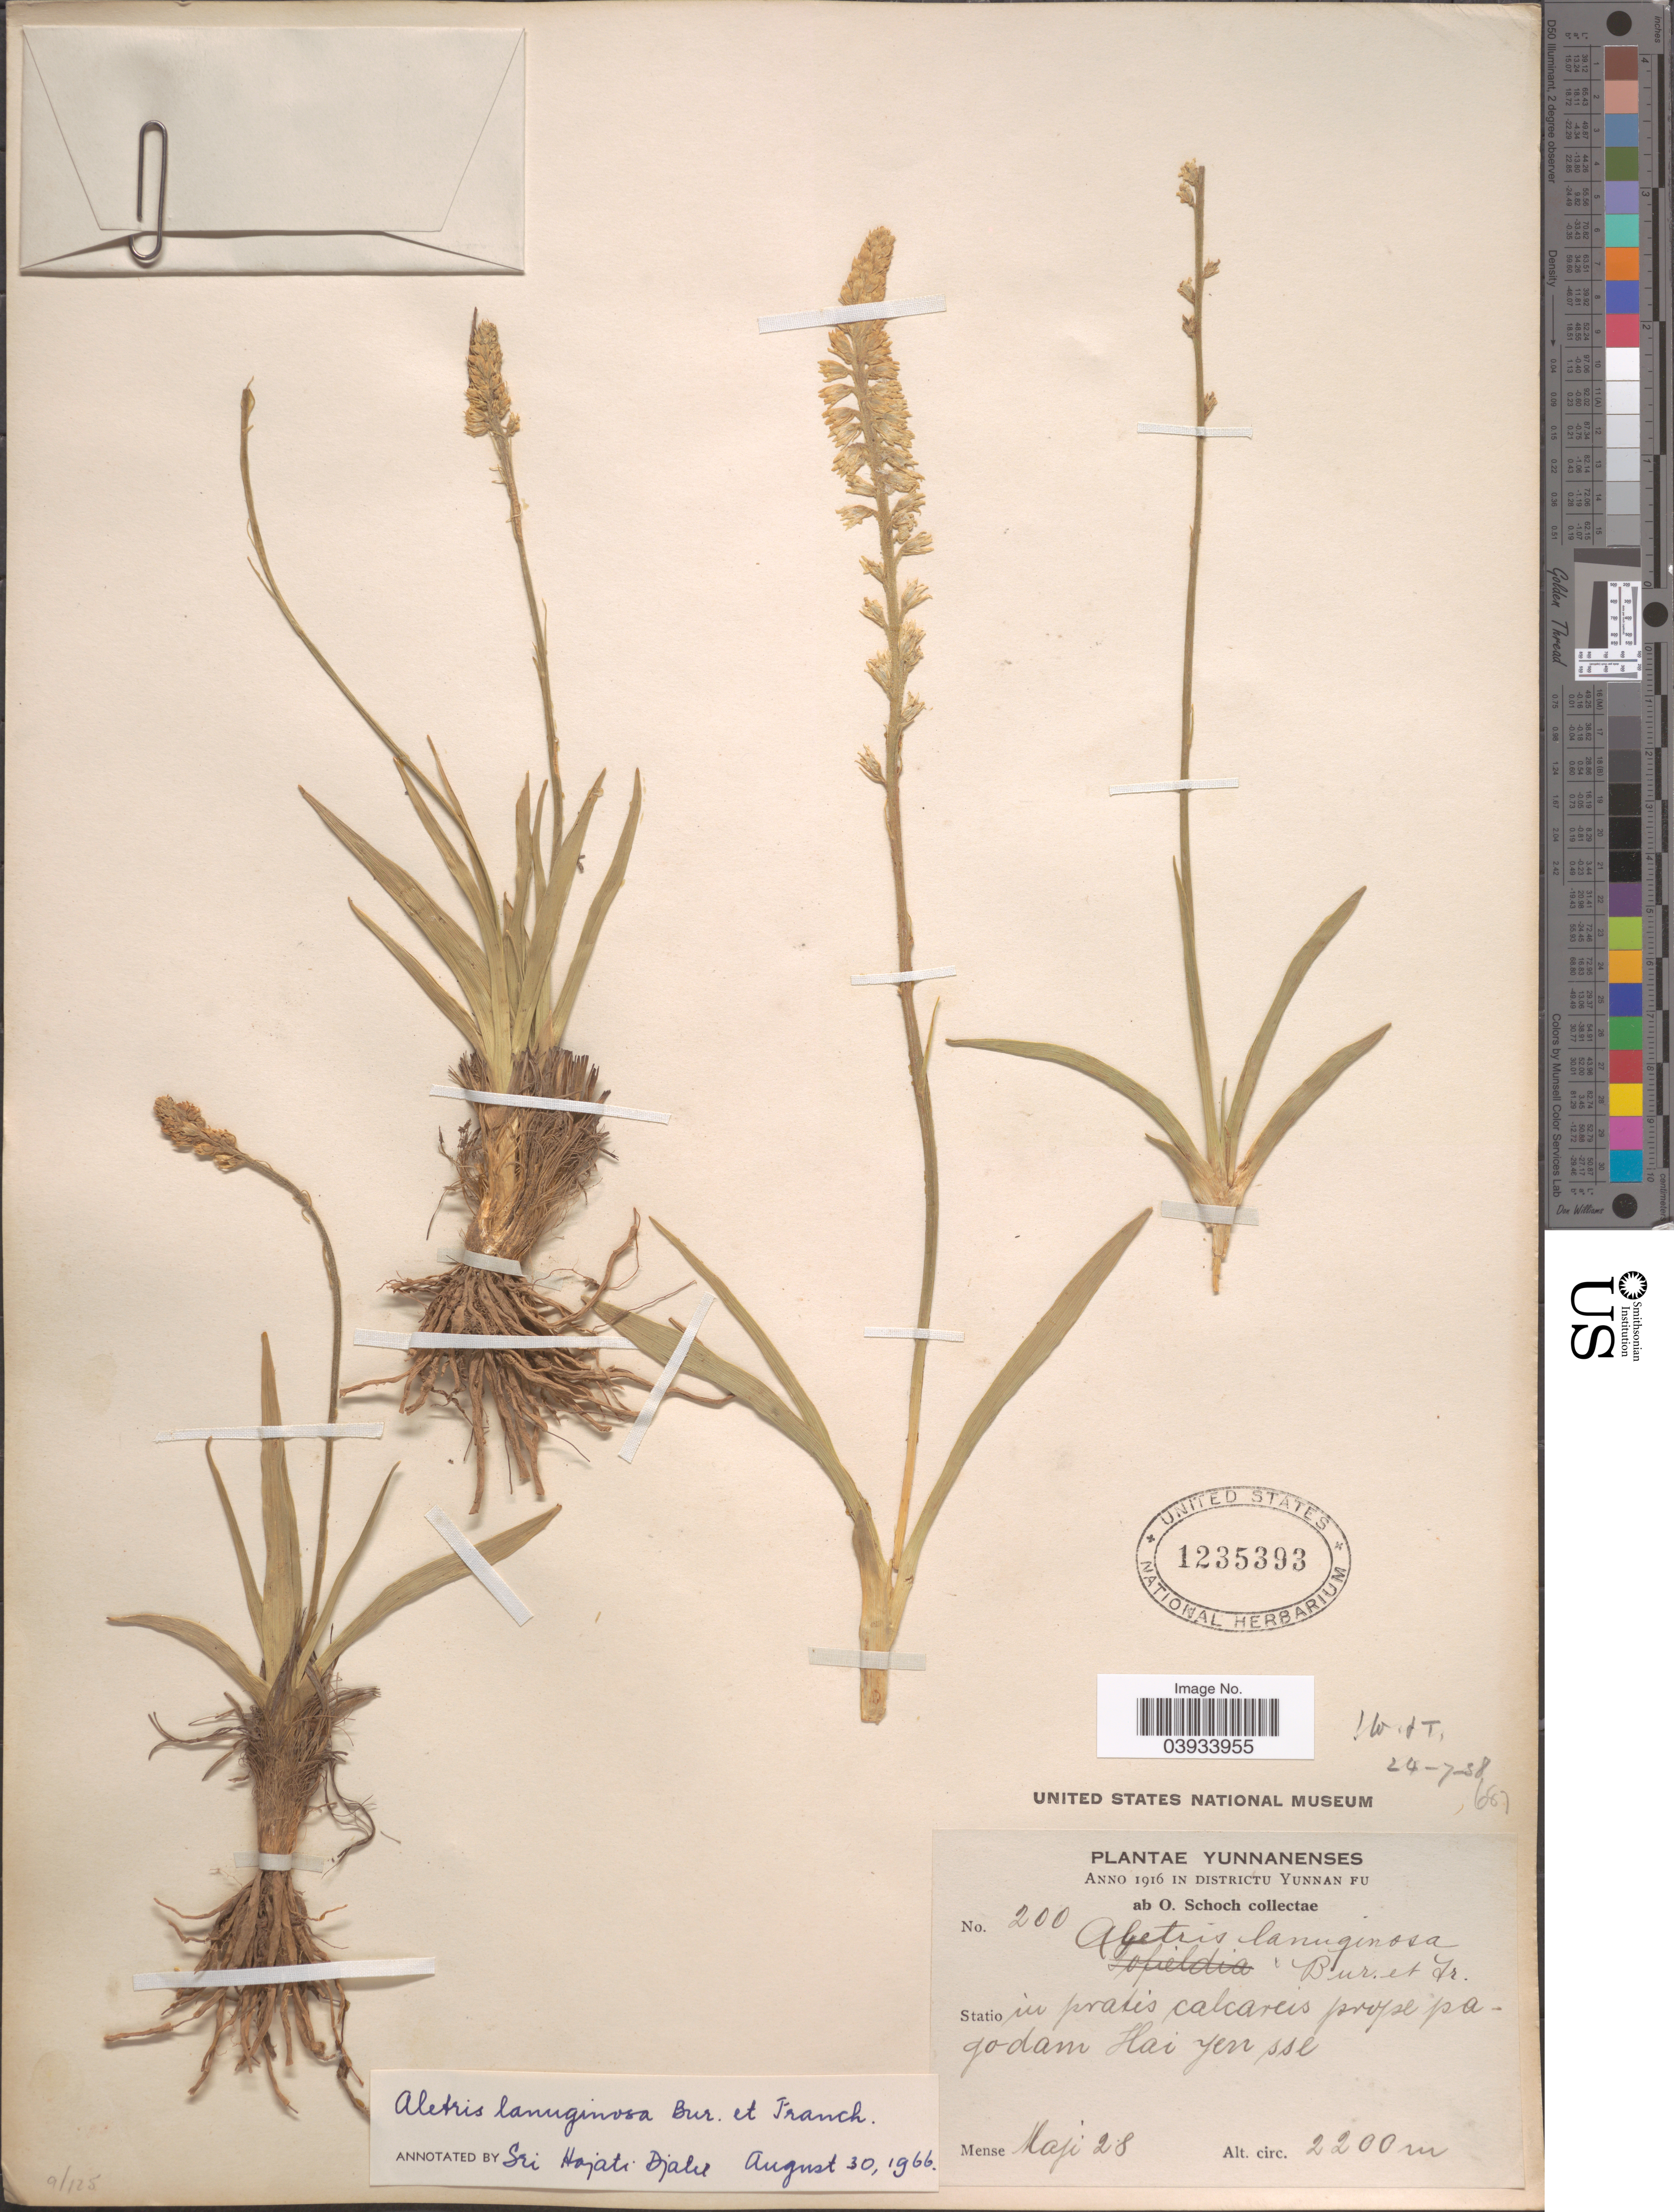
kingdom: Plantae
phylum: Tracheophyta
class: Liliopsida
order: Dioscoreales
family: Nartheciaceae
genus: Aletris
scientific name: Aletris lanuginosa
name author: Bureau & Franch.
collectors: O. Schoch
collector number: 200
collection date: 1916-05-28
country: China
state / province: Yunnan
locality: Districtu Yunnan Fu. Statio in pratis calcareis prope pagodam Hai Yen Sse.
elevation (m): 2200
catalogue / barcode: US 1235393